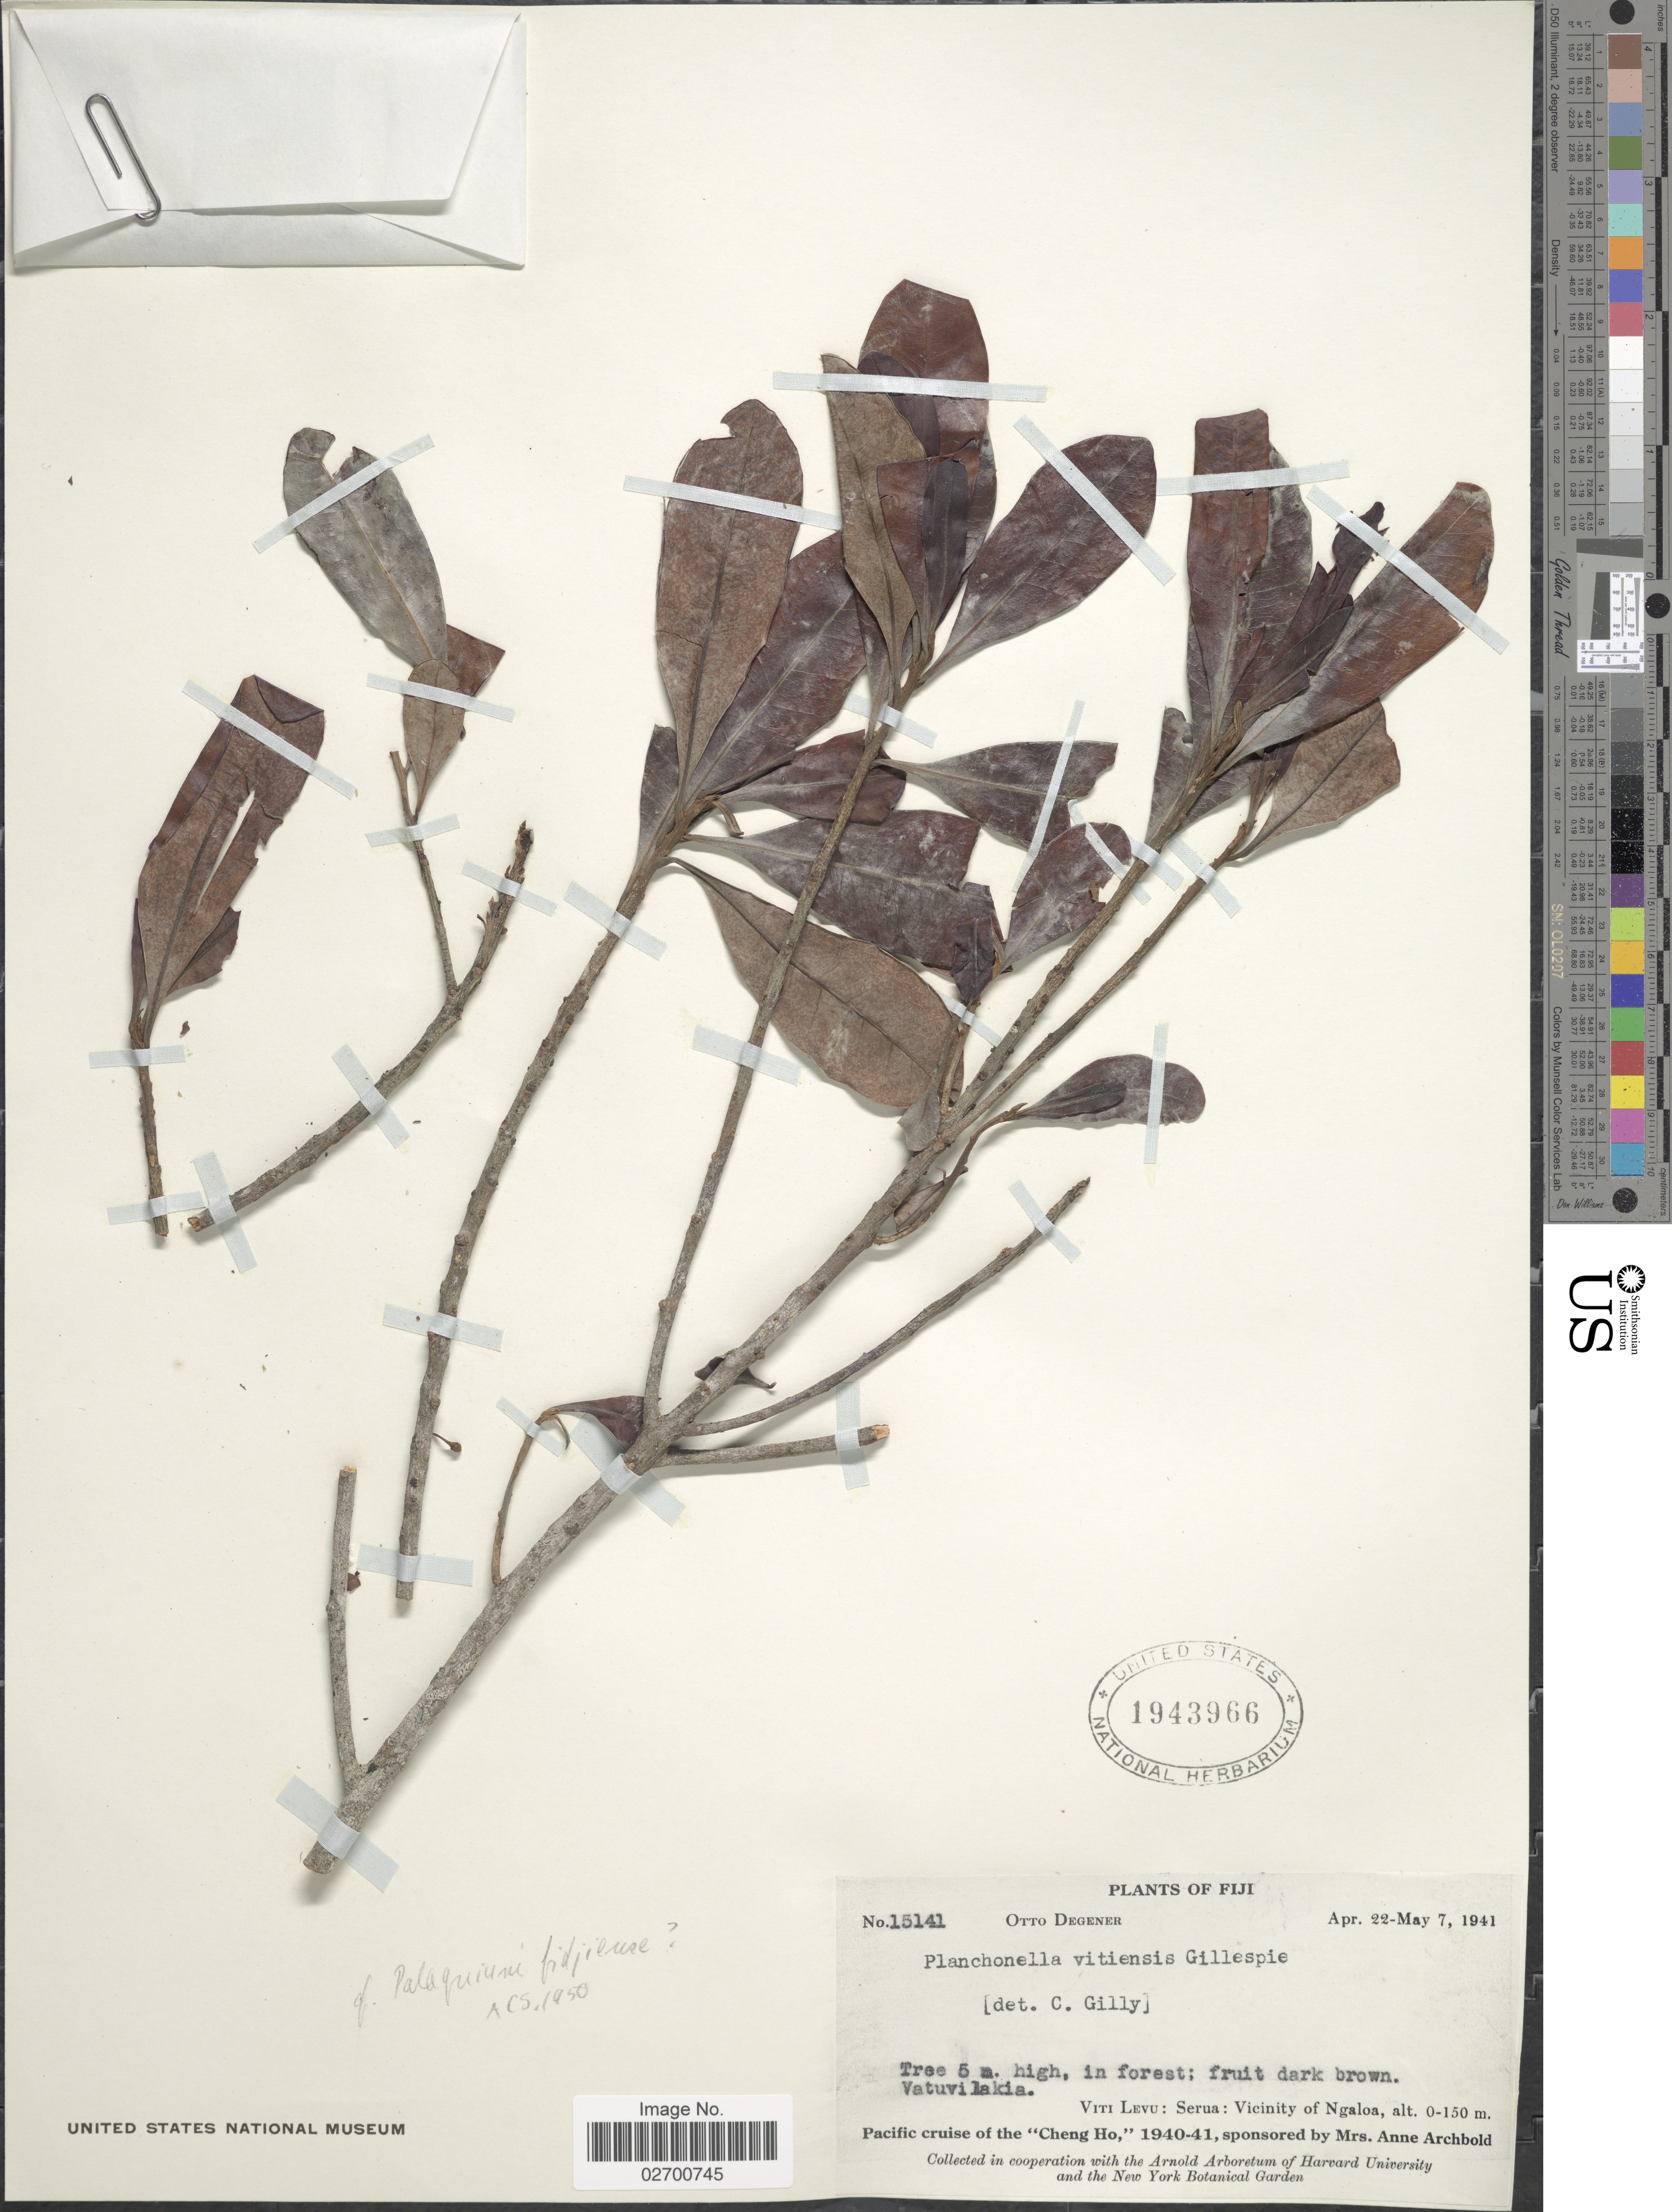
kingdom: Plantae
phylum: Tracheophyta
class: Magnoliopsida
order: Ericales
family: Sapotaceae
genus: Palaquium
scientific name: Palaquium fidjiense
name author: Pierre ex Dubard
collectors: O. Degener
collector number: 15141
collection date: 1941-04-22/1941-05-07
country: Fiji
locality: Viti Levu: serua: Vicinity of Ngaloa, Pacific cruise of the "Cheng Ho". Vatuvilakia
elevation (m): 0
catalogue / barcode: US 1943966